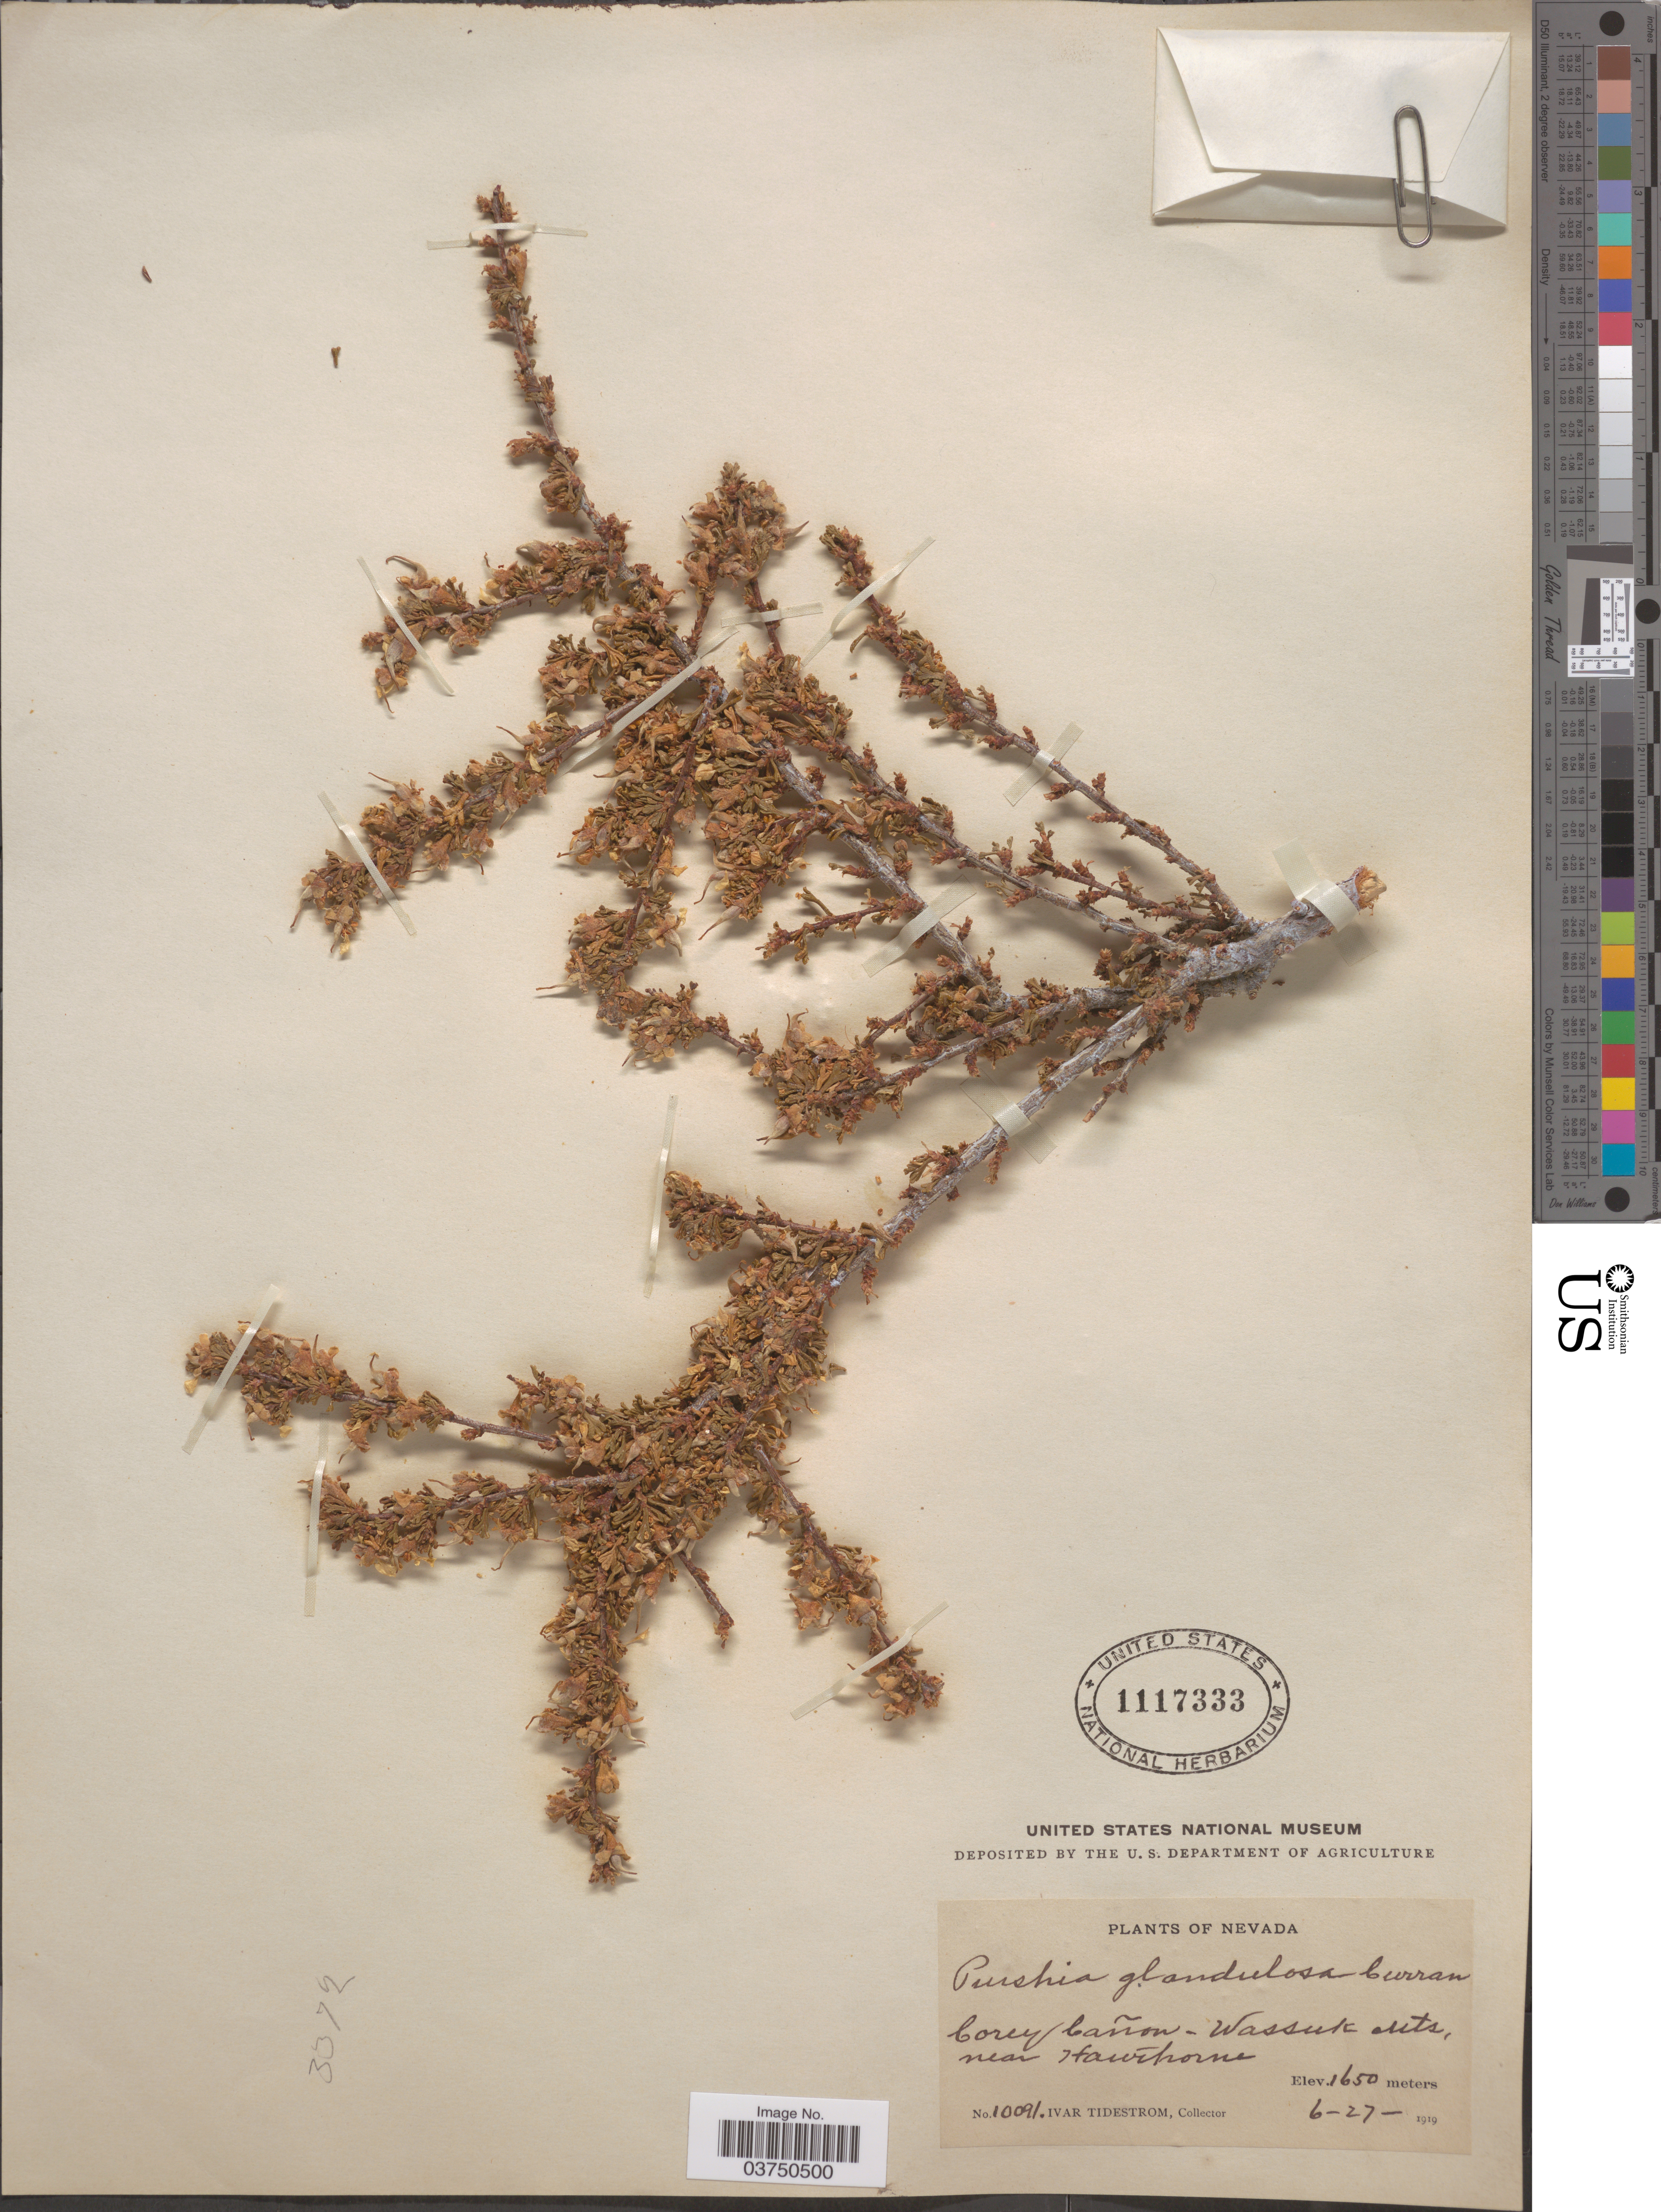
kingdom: Plantae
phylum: Tracheophyta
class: Magnoliopsida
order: Rosales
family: Rosaceae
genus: Purshia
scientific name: Purshia glandulosa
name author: Curran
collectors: I. F. Tidestrom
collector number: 10091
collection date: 1919-06-27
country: United States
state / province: Nevada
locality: Corey Cañon - Wassuk Mts, near Hawthorne.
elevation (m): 1650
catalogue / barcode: US 1117333